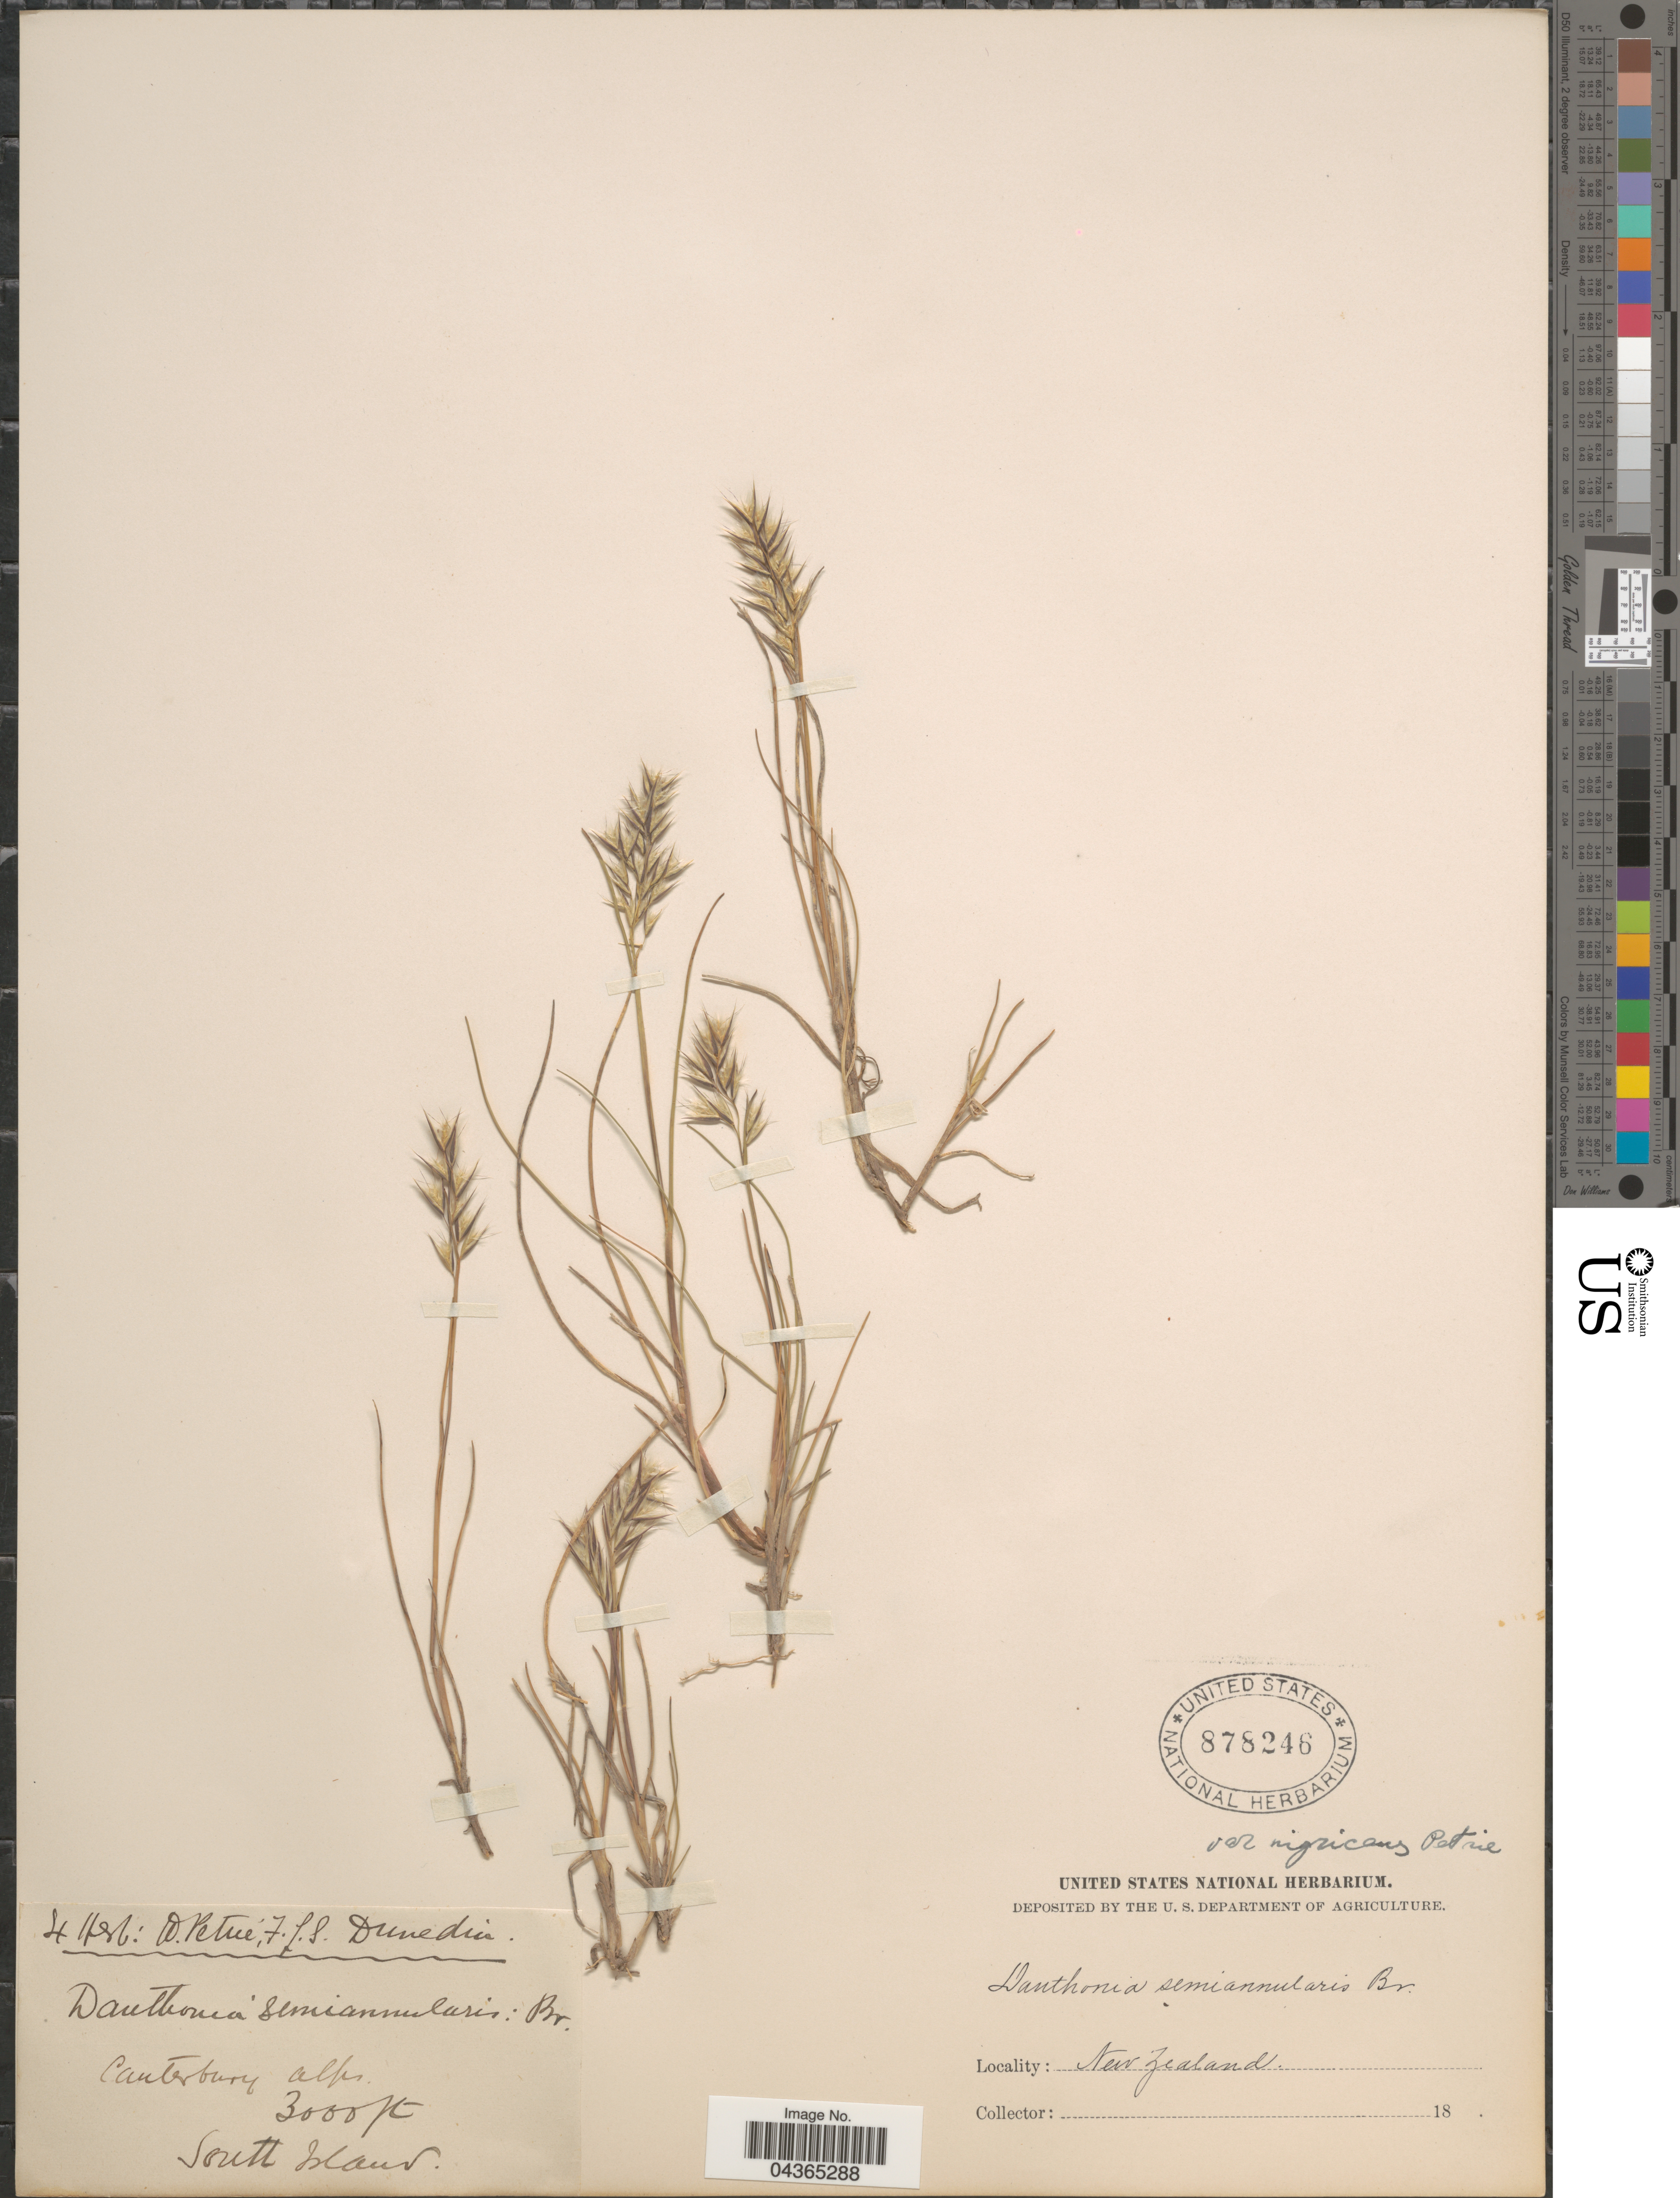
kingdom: Plantae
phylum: Tracheophyta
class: Liliopsida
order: Poales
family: Poaceae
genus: Rytidosperma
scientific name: Rytidosperma nigricans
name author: (Petrie) Connor & Edgar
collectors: D. Petrie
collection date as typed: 18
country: New Zealand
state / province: Canterbury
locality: Canterbury alps. South Island.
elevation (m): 914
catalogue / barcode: US 878246